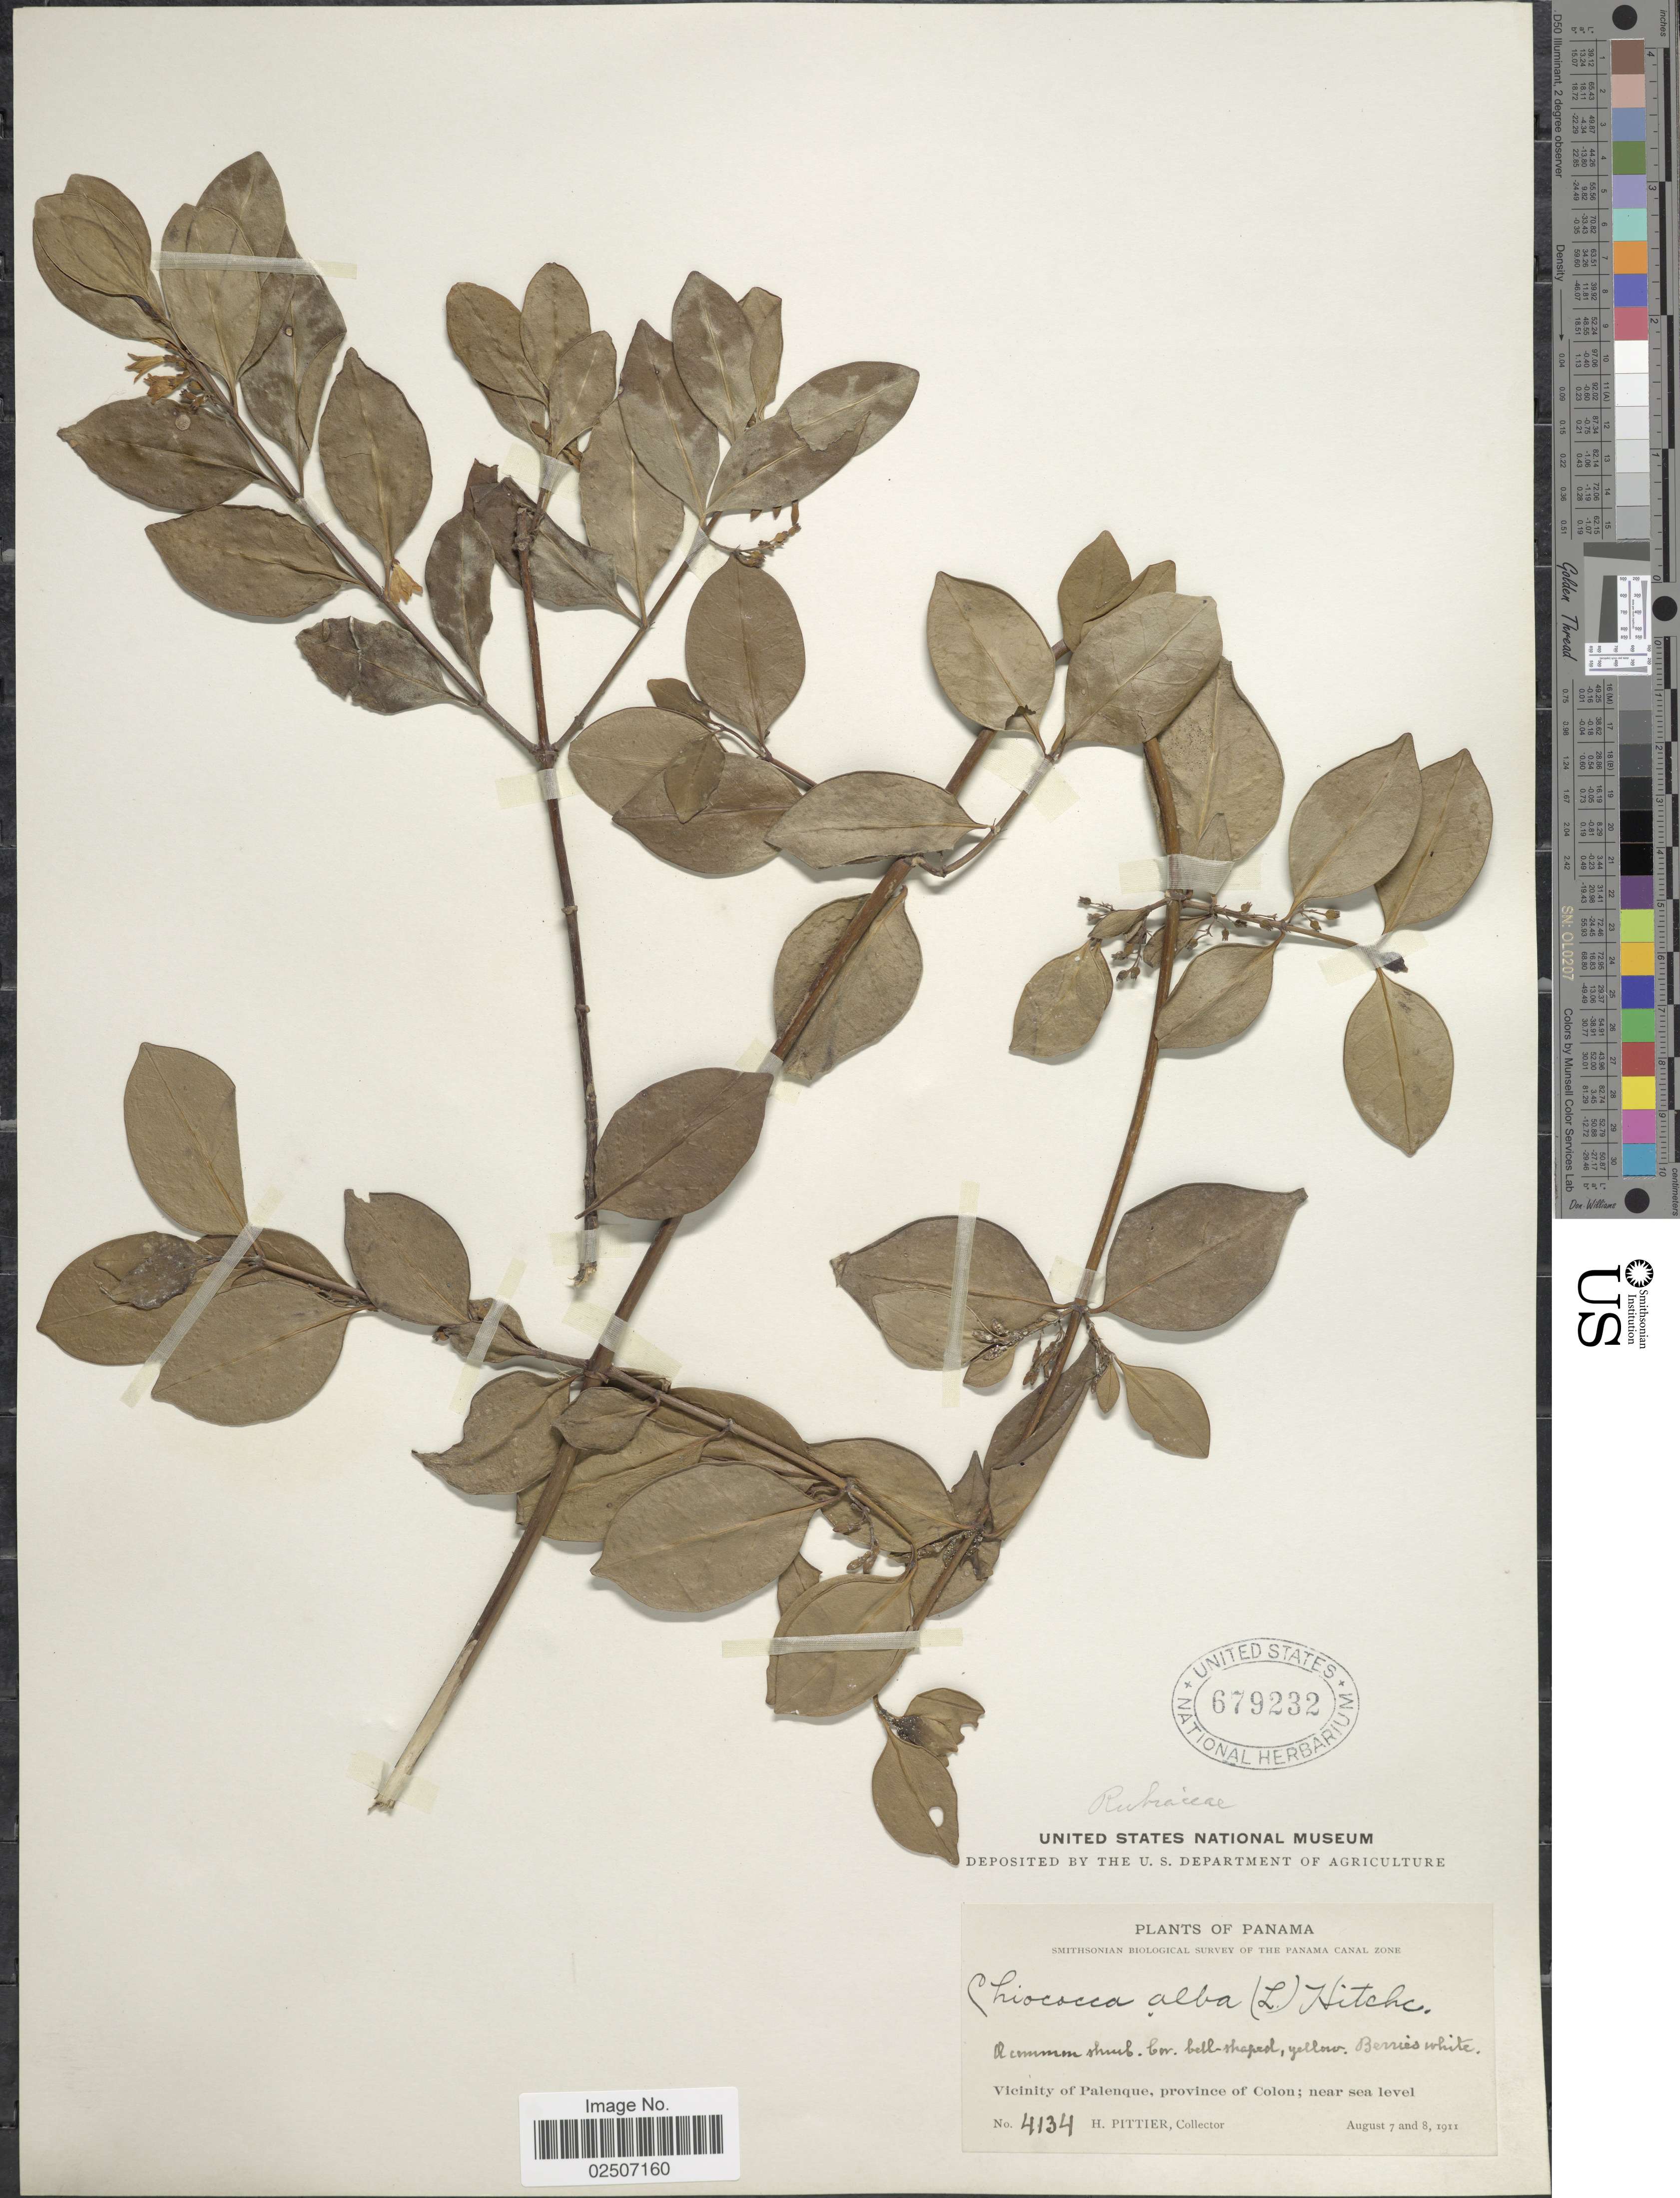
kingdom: Plantae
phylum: Tracheophyta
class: Magnoliopsida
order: Gentianales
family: Rubiaceae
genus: Chiococca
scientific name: Chiococca alba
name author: (L.) Hitchc.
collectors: H. F. Pittier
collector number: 4134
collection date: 1911-08-07/1911-08-08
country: Panama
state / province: Colón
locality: Vicinity of Palenque, province of Colon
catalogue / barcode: US 679232